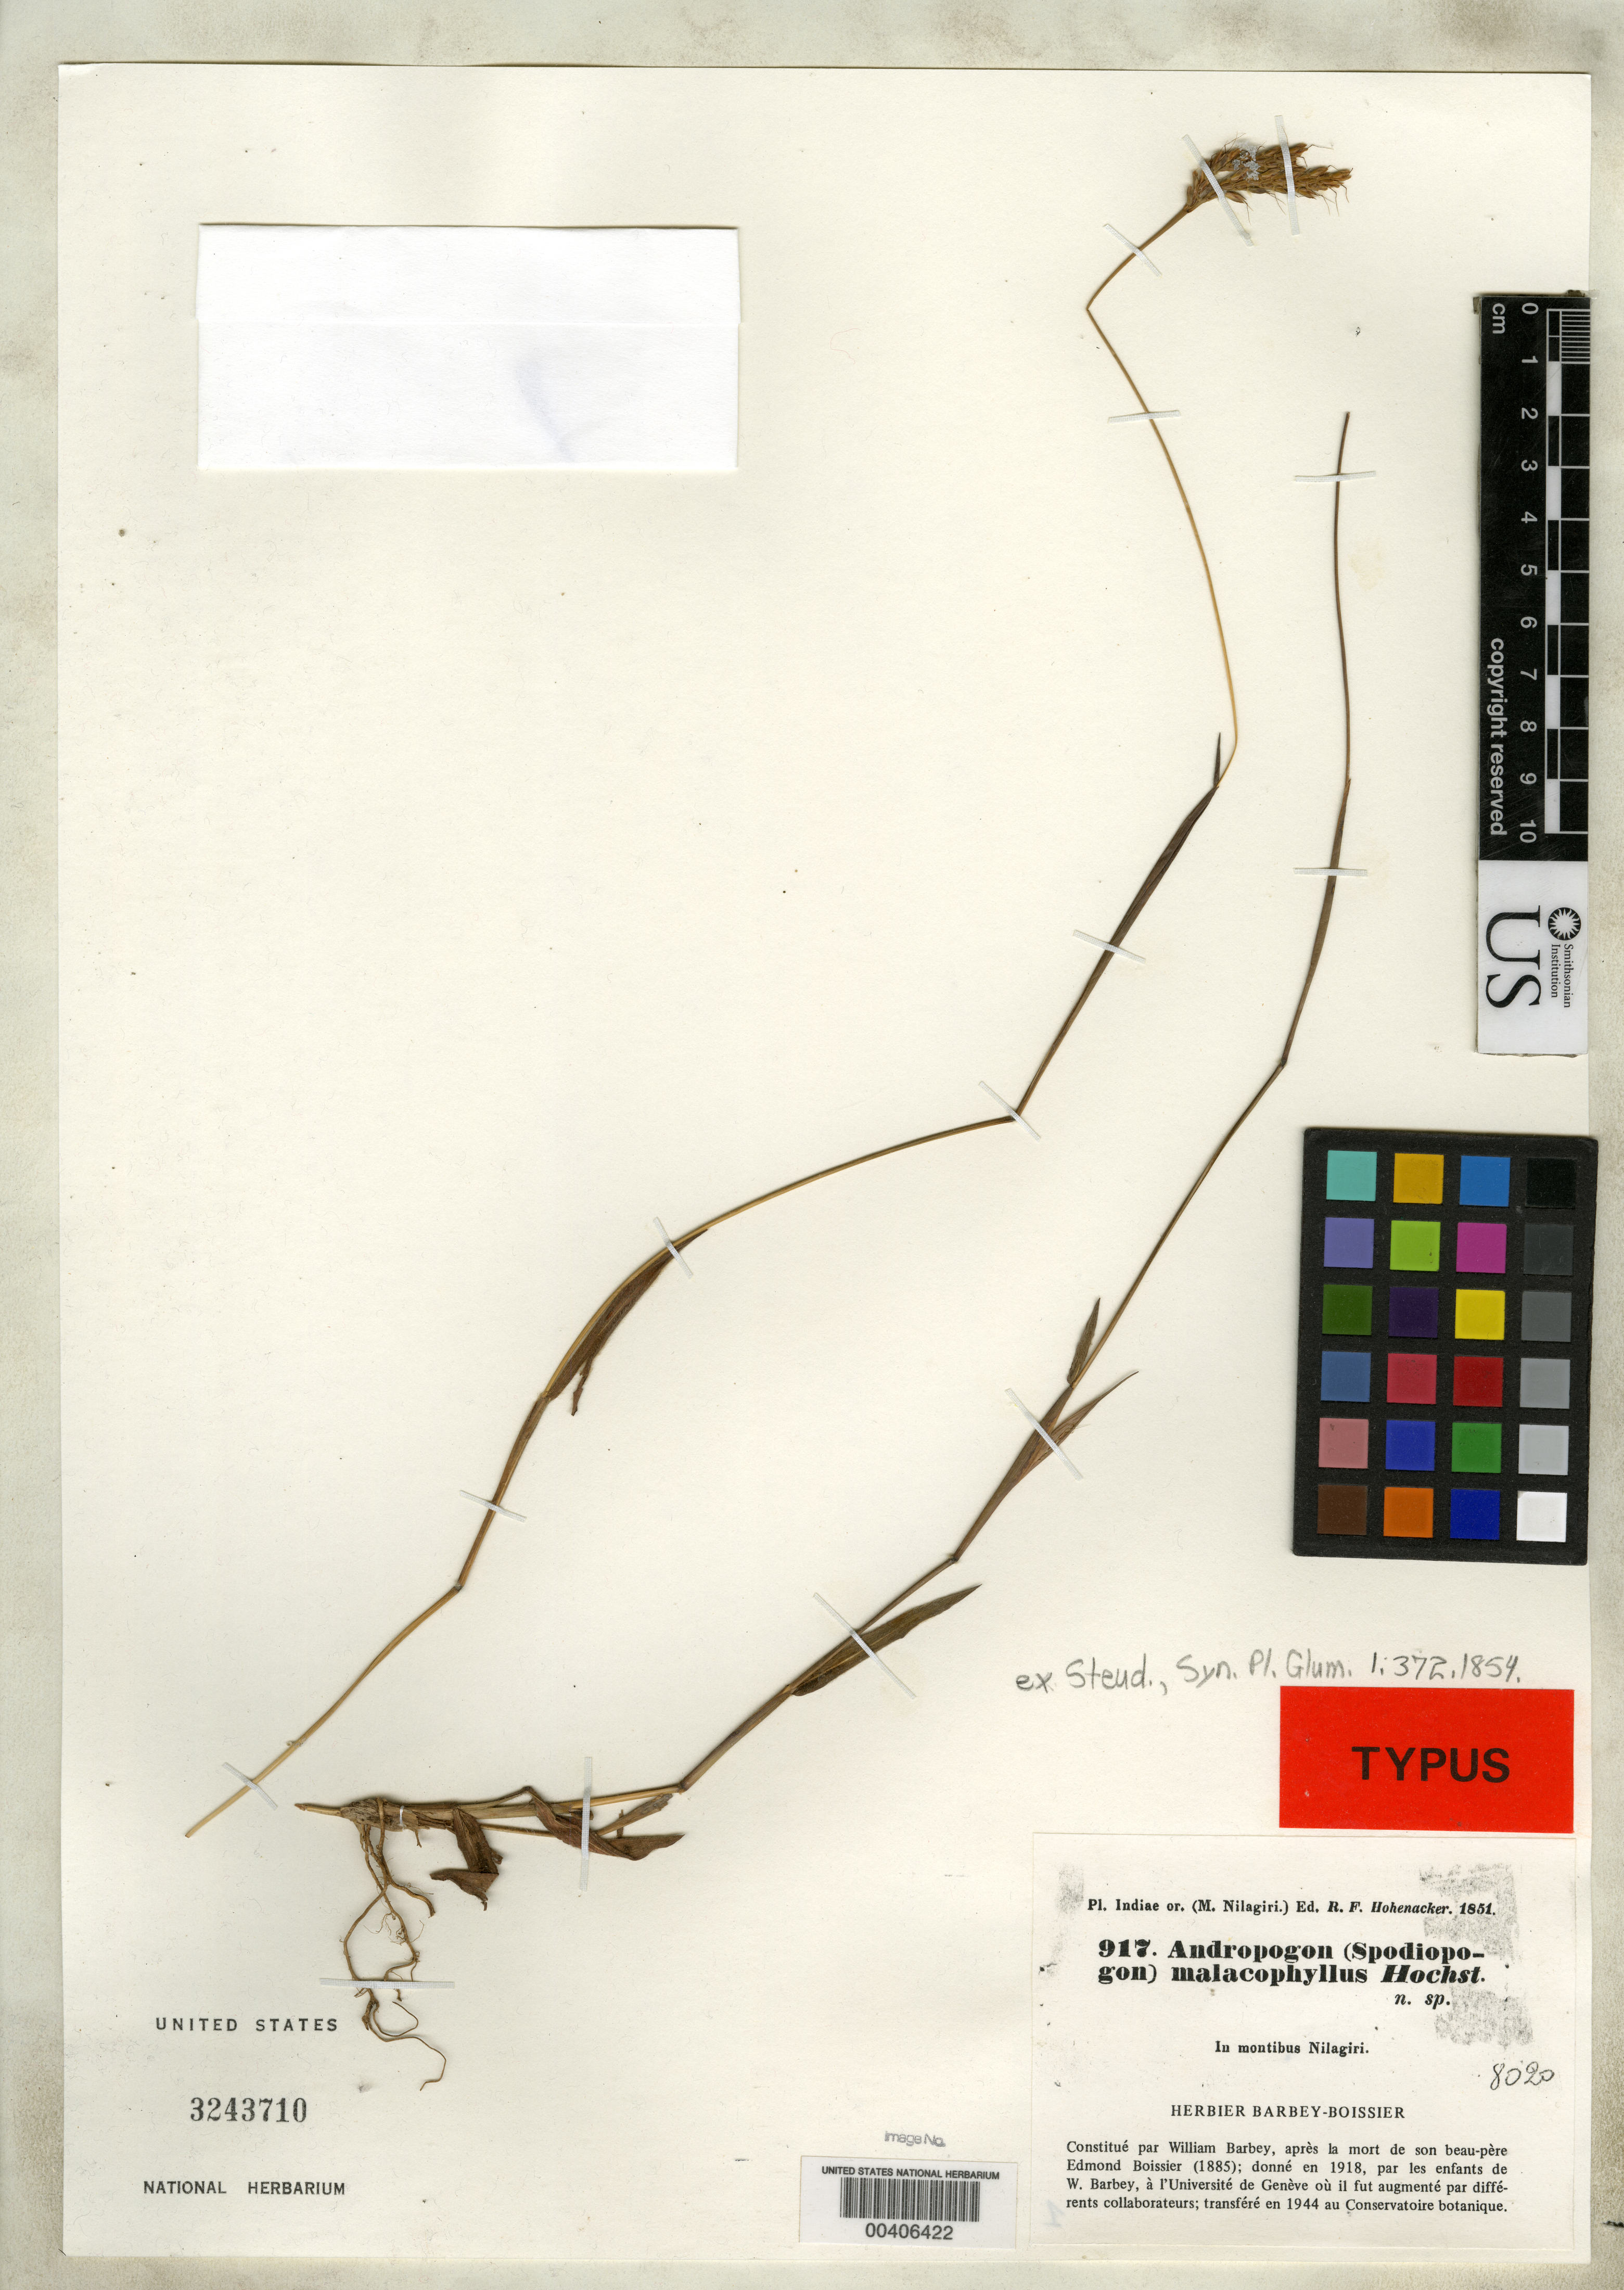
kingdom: Plantae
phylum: Tracheophyta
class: Liliopsida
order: Poales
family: Poaceae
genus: Andropogon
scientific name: Andropogon malacophyllus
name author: Hochst. ex Steud.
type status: Isotype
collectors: R. F. Hohenacker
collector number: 917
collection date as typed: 1851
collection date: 1851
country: India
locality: In montibus Nilagiri.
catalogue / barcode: US 3243710